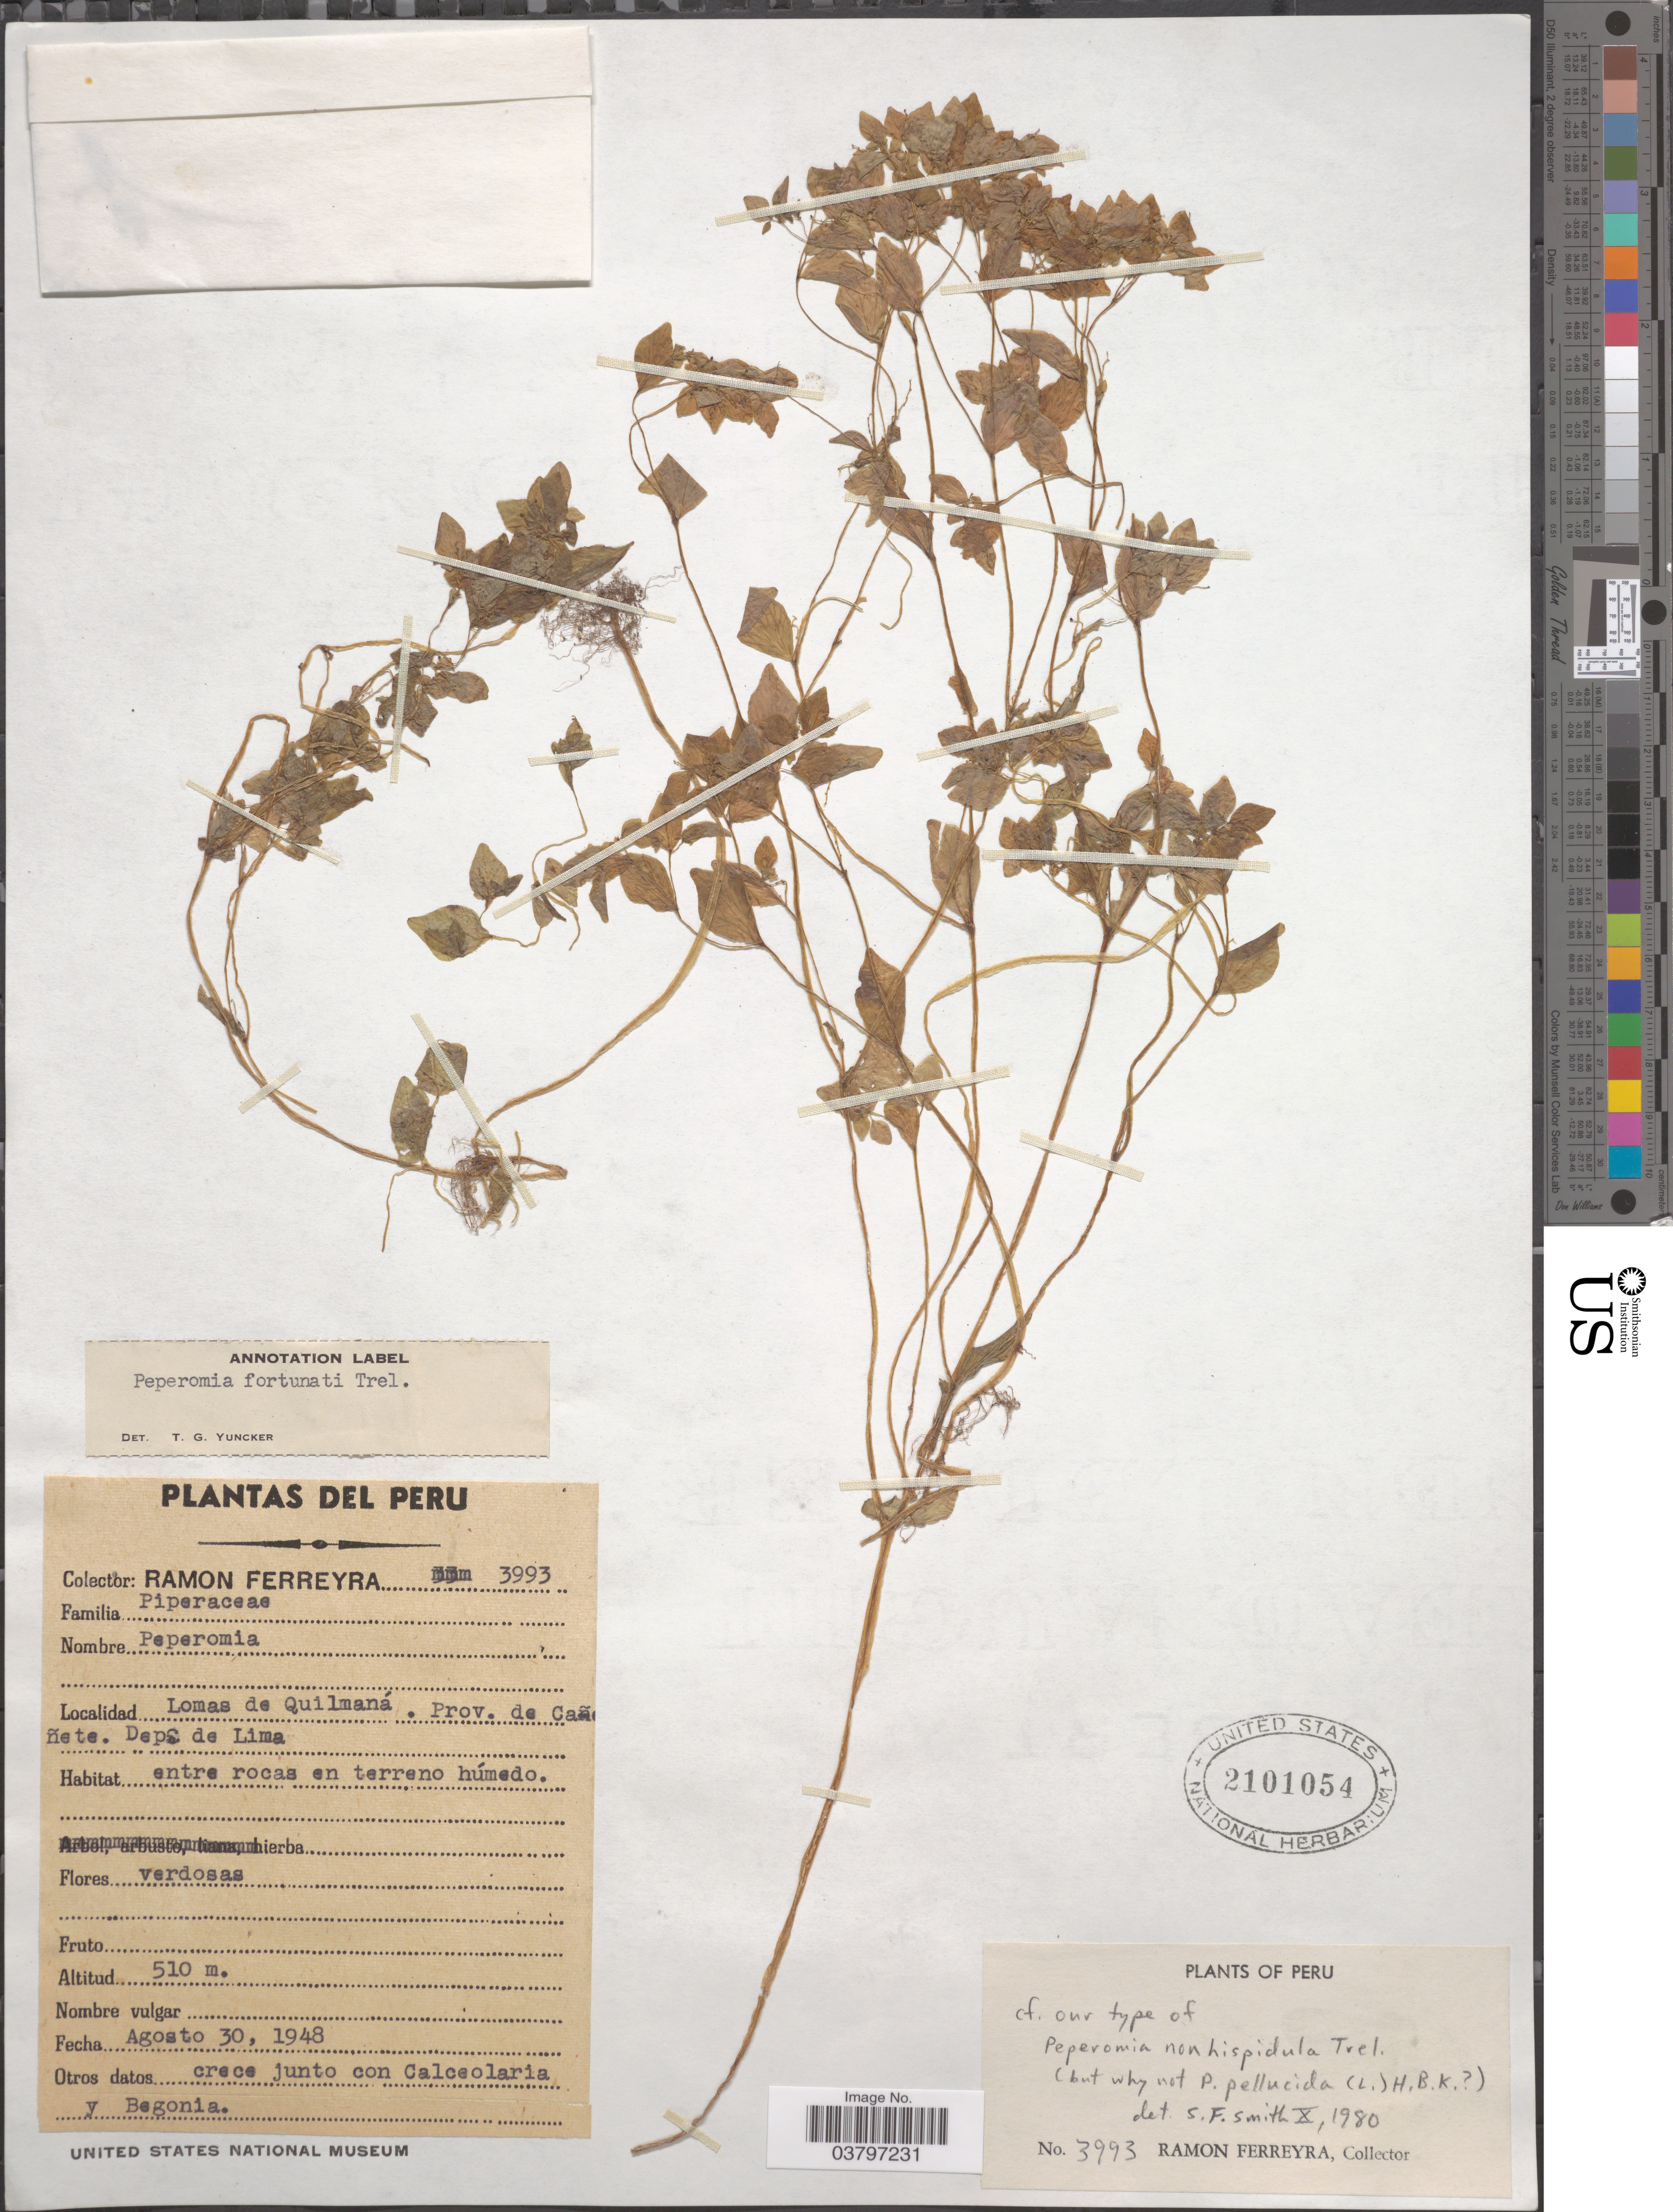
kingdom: Plantae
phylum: Tracheophyta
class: Magnoliopsida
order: Piperales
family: Piperaceae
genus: Peperomia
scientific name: Peperomia crystallina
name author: Ruiz & Pav.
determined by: Pino, Guillermo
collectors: R. A. Ferreyra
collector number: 3993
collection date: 1948-08-30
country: Peru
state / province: Lima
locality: Lomas de Quilmaná. Prov. de Cañete. Dept. de Lima.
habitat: Entre rocas en terreno humedo. Crece junto con Calceolaria y Begonia.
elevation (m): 510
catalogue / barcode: US 2101054